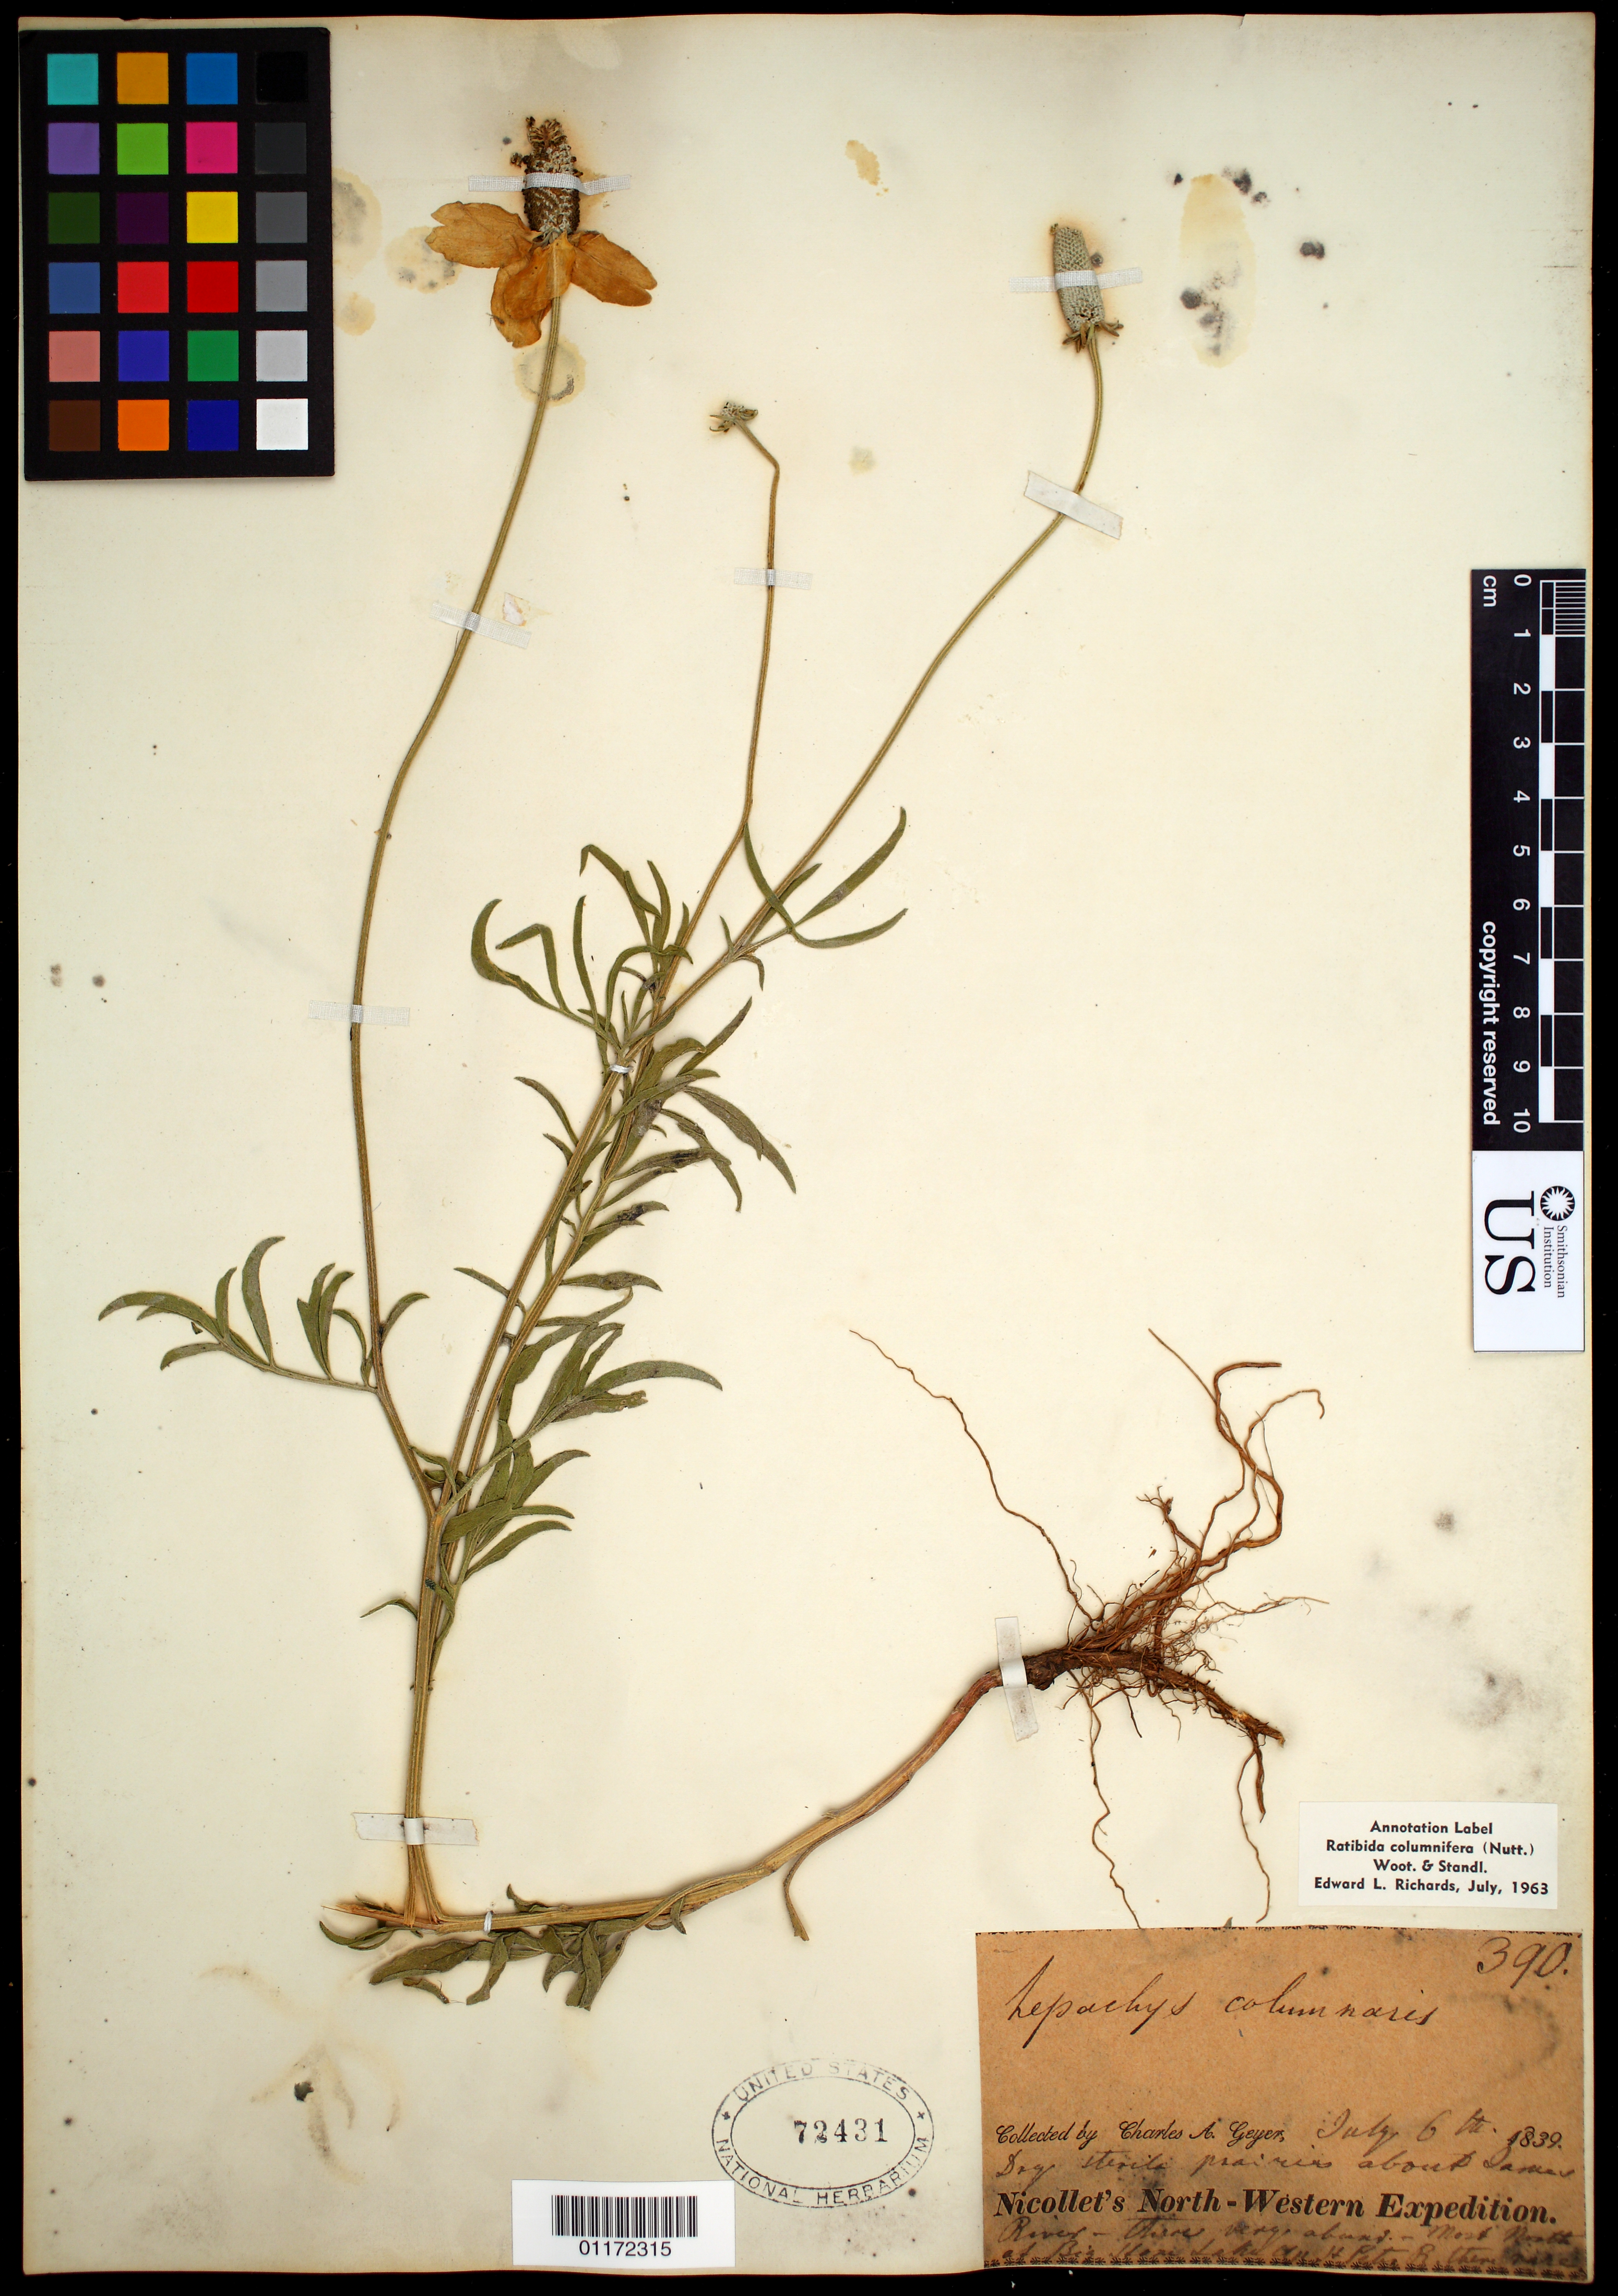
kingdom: Plantae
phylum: Tracheophyta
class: Magnoliopsida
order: Asterales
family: Asteraceae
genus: Ratibida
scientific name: Ratibida columnaris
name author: (Pursh) D. Don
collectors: C. A. Geyer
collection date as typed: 06 Jul 1839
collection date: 1839-07-06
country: United States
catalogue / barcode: US 72431